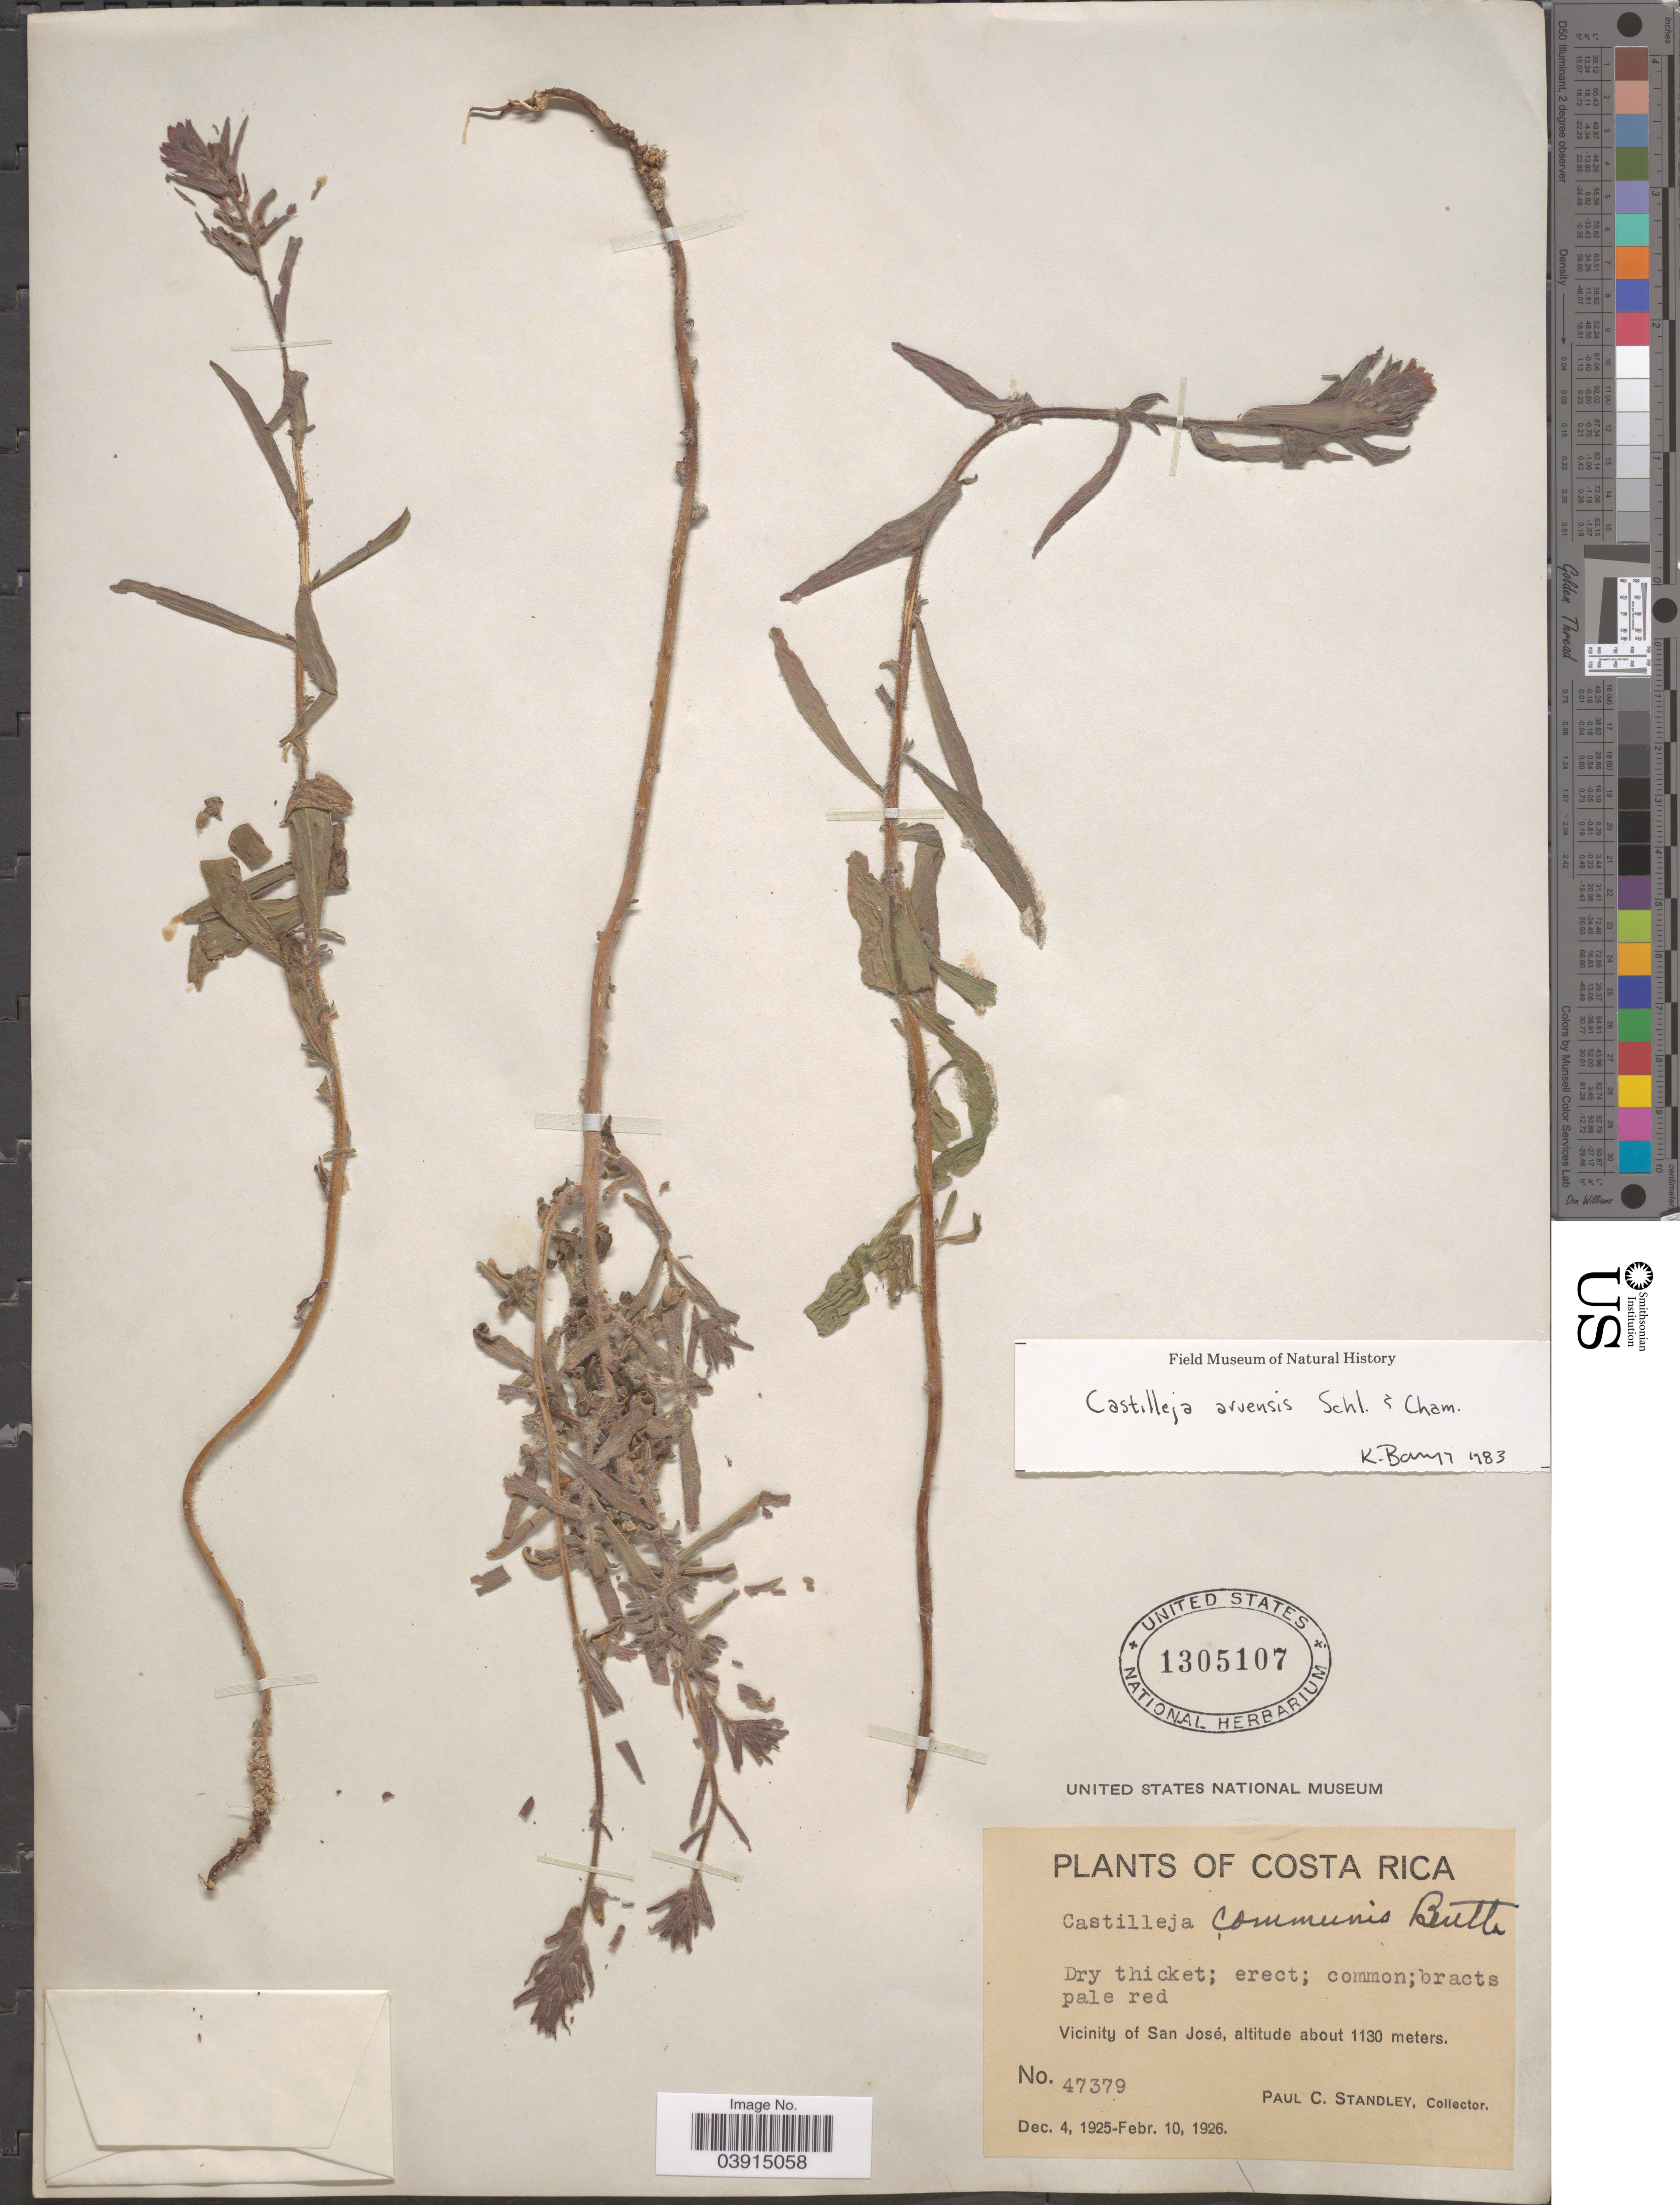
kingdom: Plantae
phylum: Tracheophyta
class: Magnoliopsida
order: Lamiales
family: Orobanchaceae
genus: Castilleja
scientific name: Castilleja arvensis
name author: Schltdl. & Cham.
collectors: P. C. Standley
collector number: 47379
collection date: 1925-12-04/1926-02-10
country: Costa Rica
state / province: San José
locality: Vicinity of San José.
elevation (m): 1130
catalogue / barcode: US 1305107